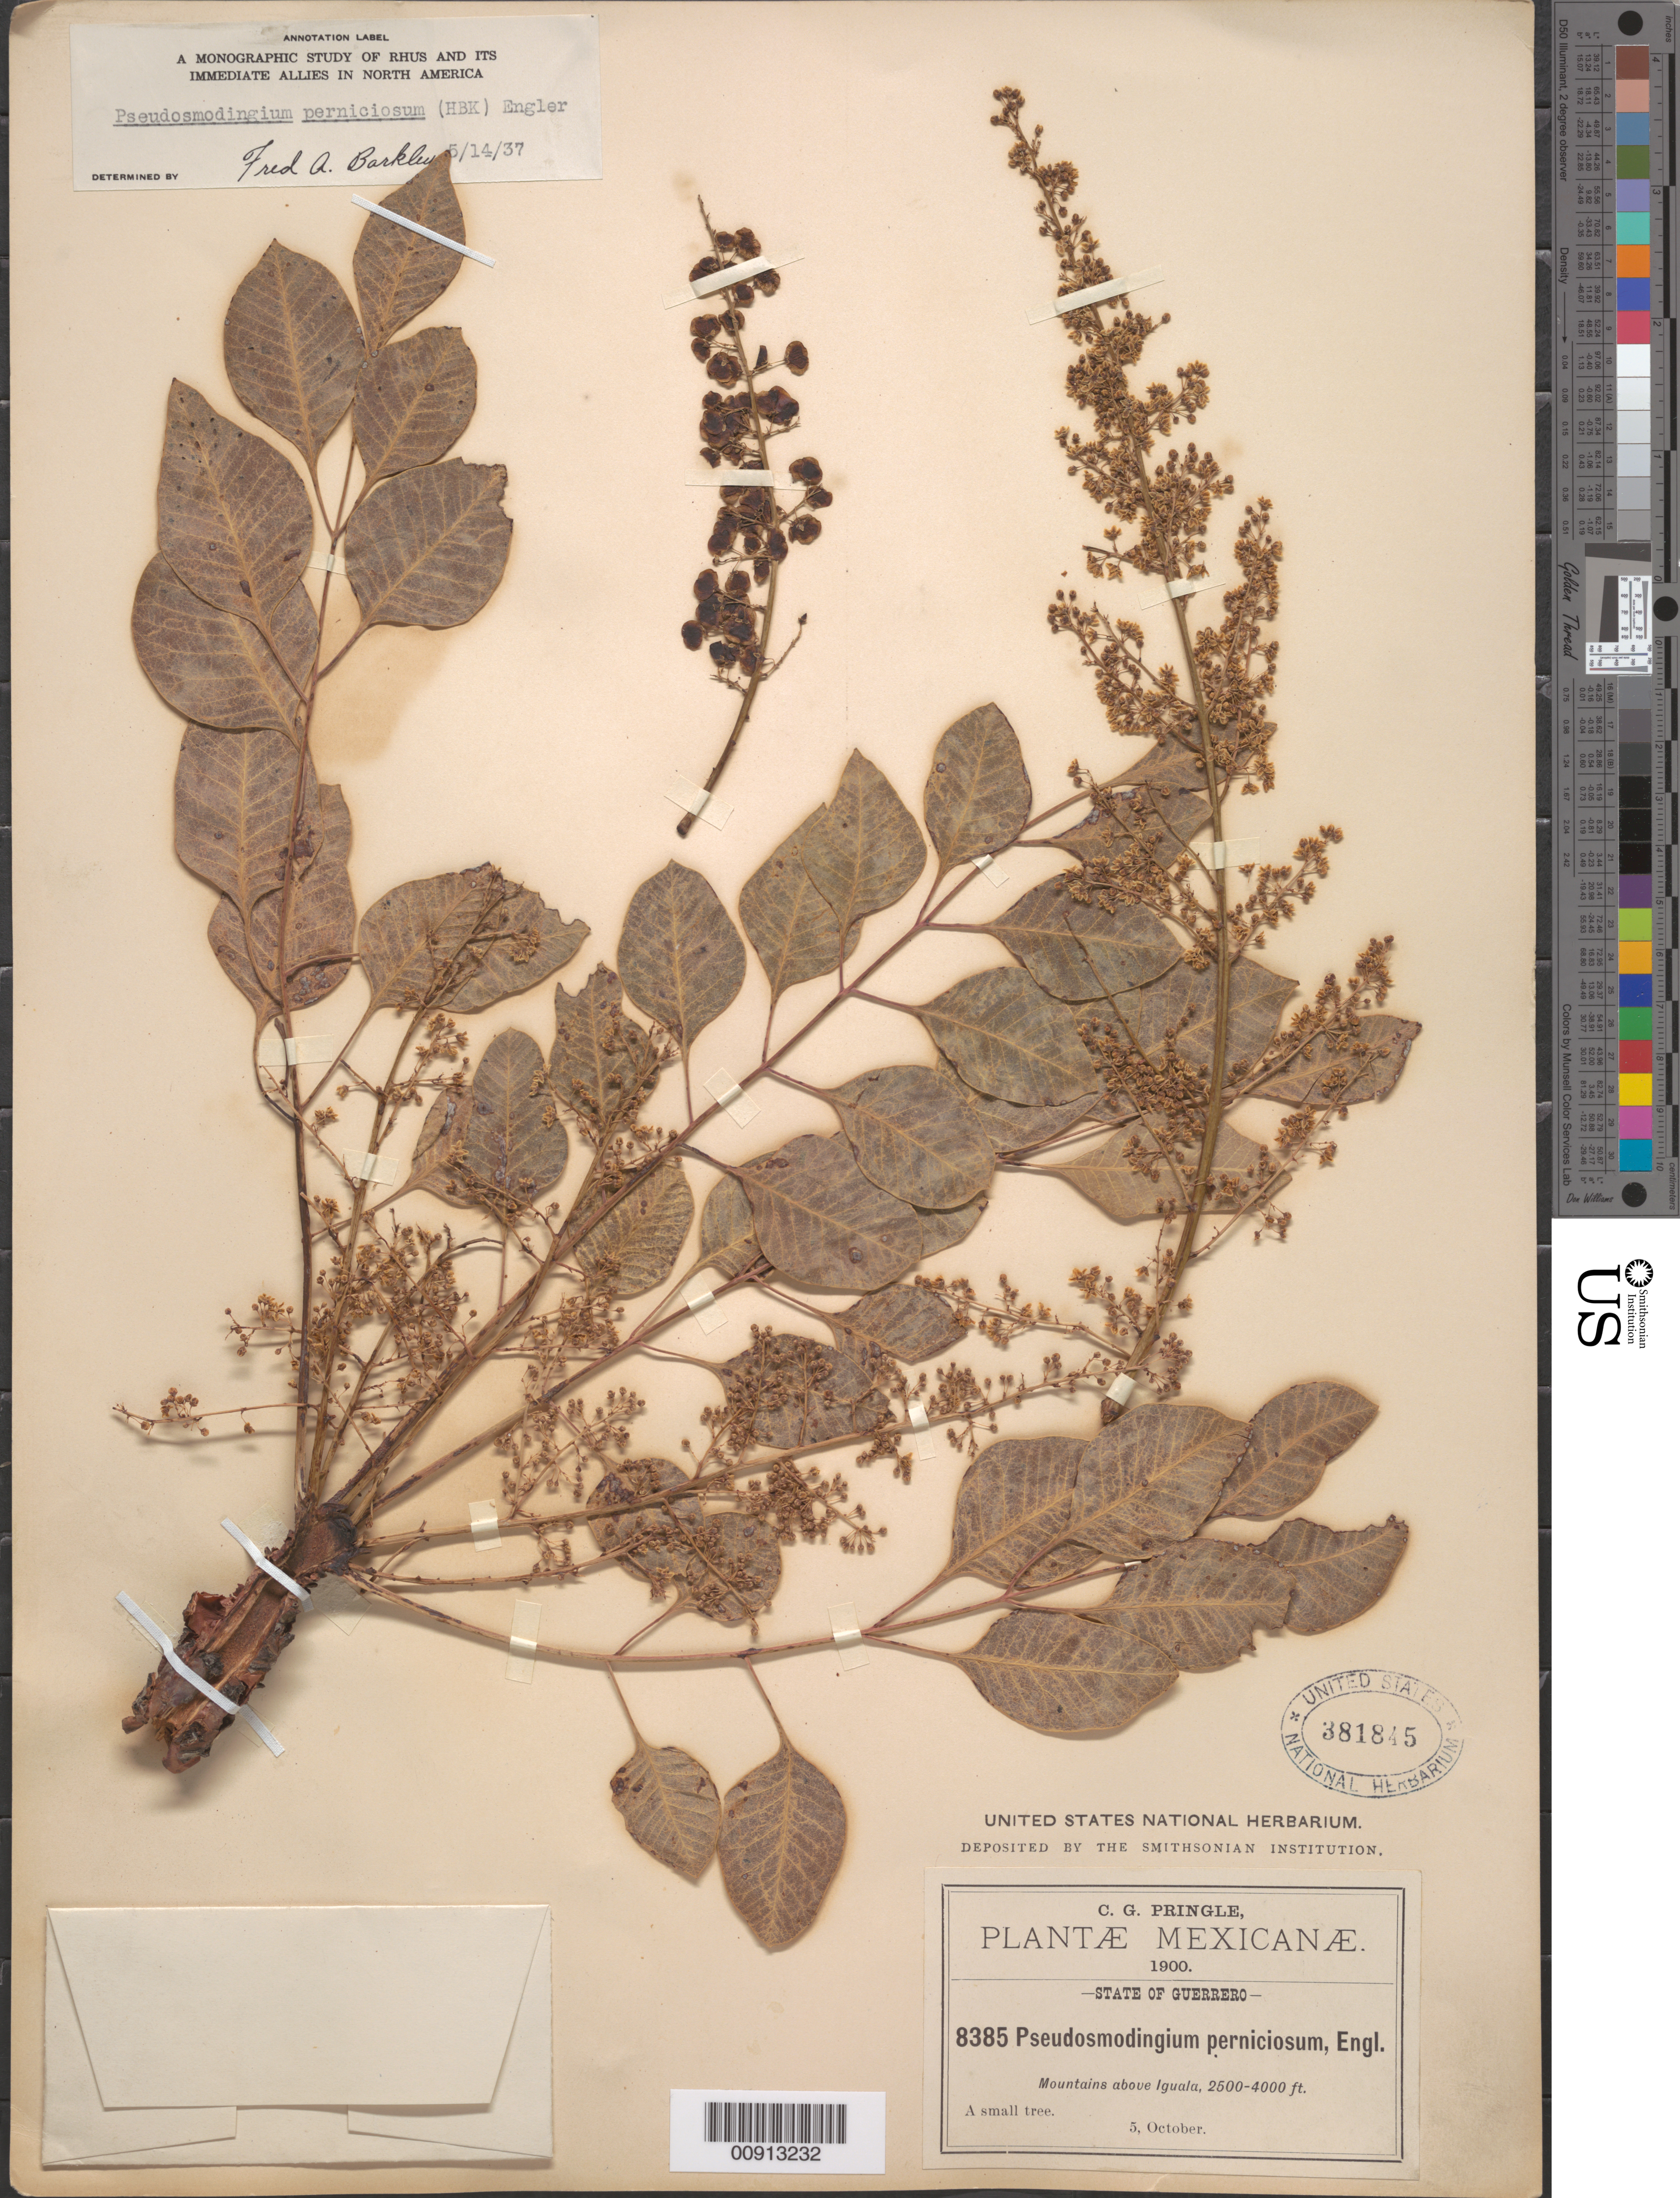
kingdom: Plantae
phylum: Tracheophyta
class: Magnoliopsida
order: Sapindales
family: Anacardiaceae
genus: Pseudosmodingium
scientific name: Pseudosmodingium perniciosum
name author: (Kunth) Engl.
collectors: C. G. Pringle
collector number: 8385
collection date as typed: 05 Oct 1900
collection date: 1900-10-05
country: Mexico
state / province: Guerrero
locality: Mountains above Iguala, Guerrero.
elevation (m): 762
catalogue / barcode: US 381845